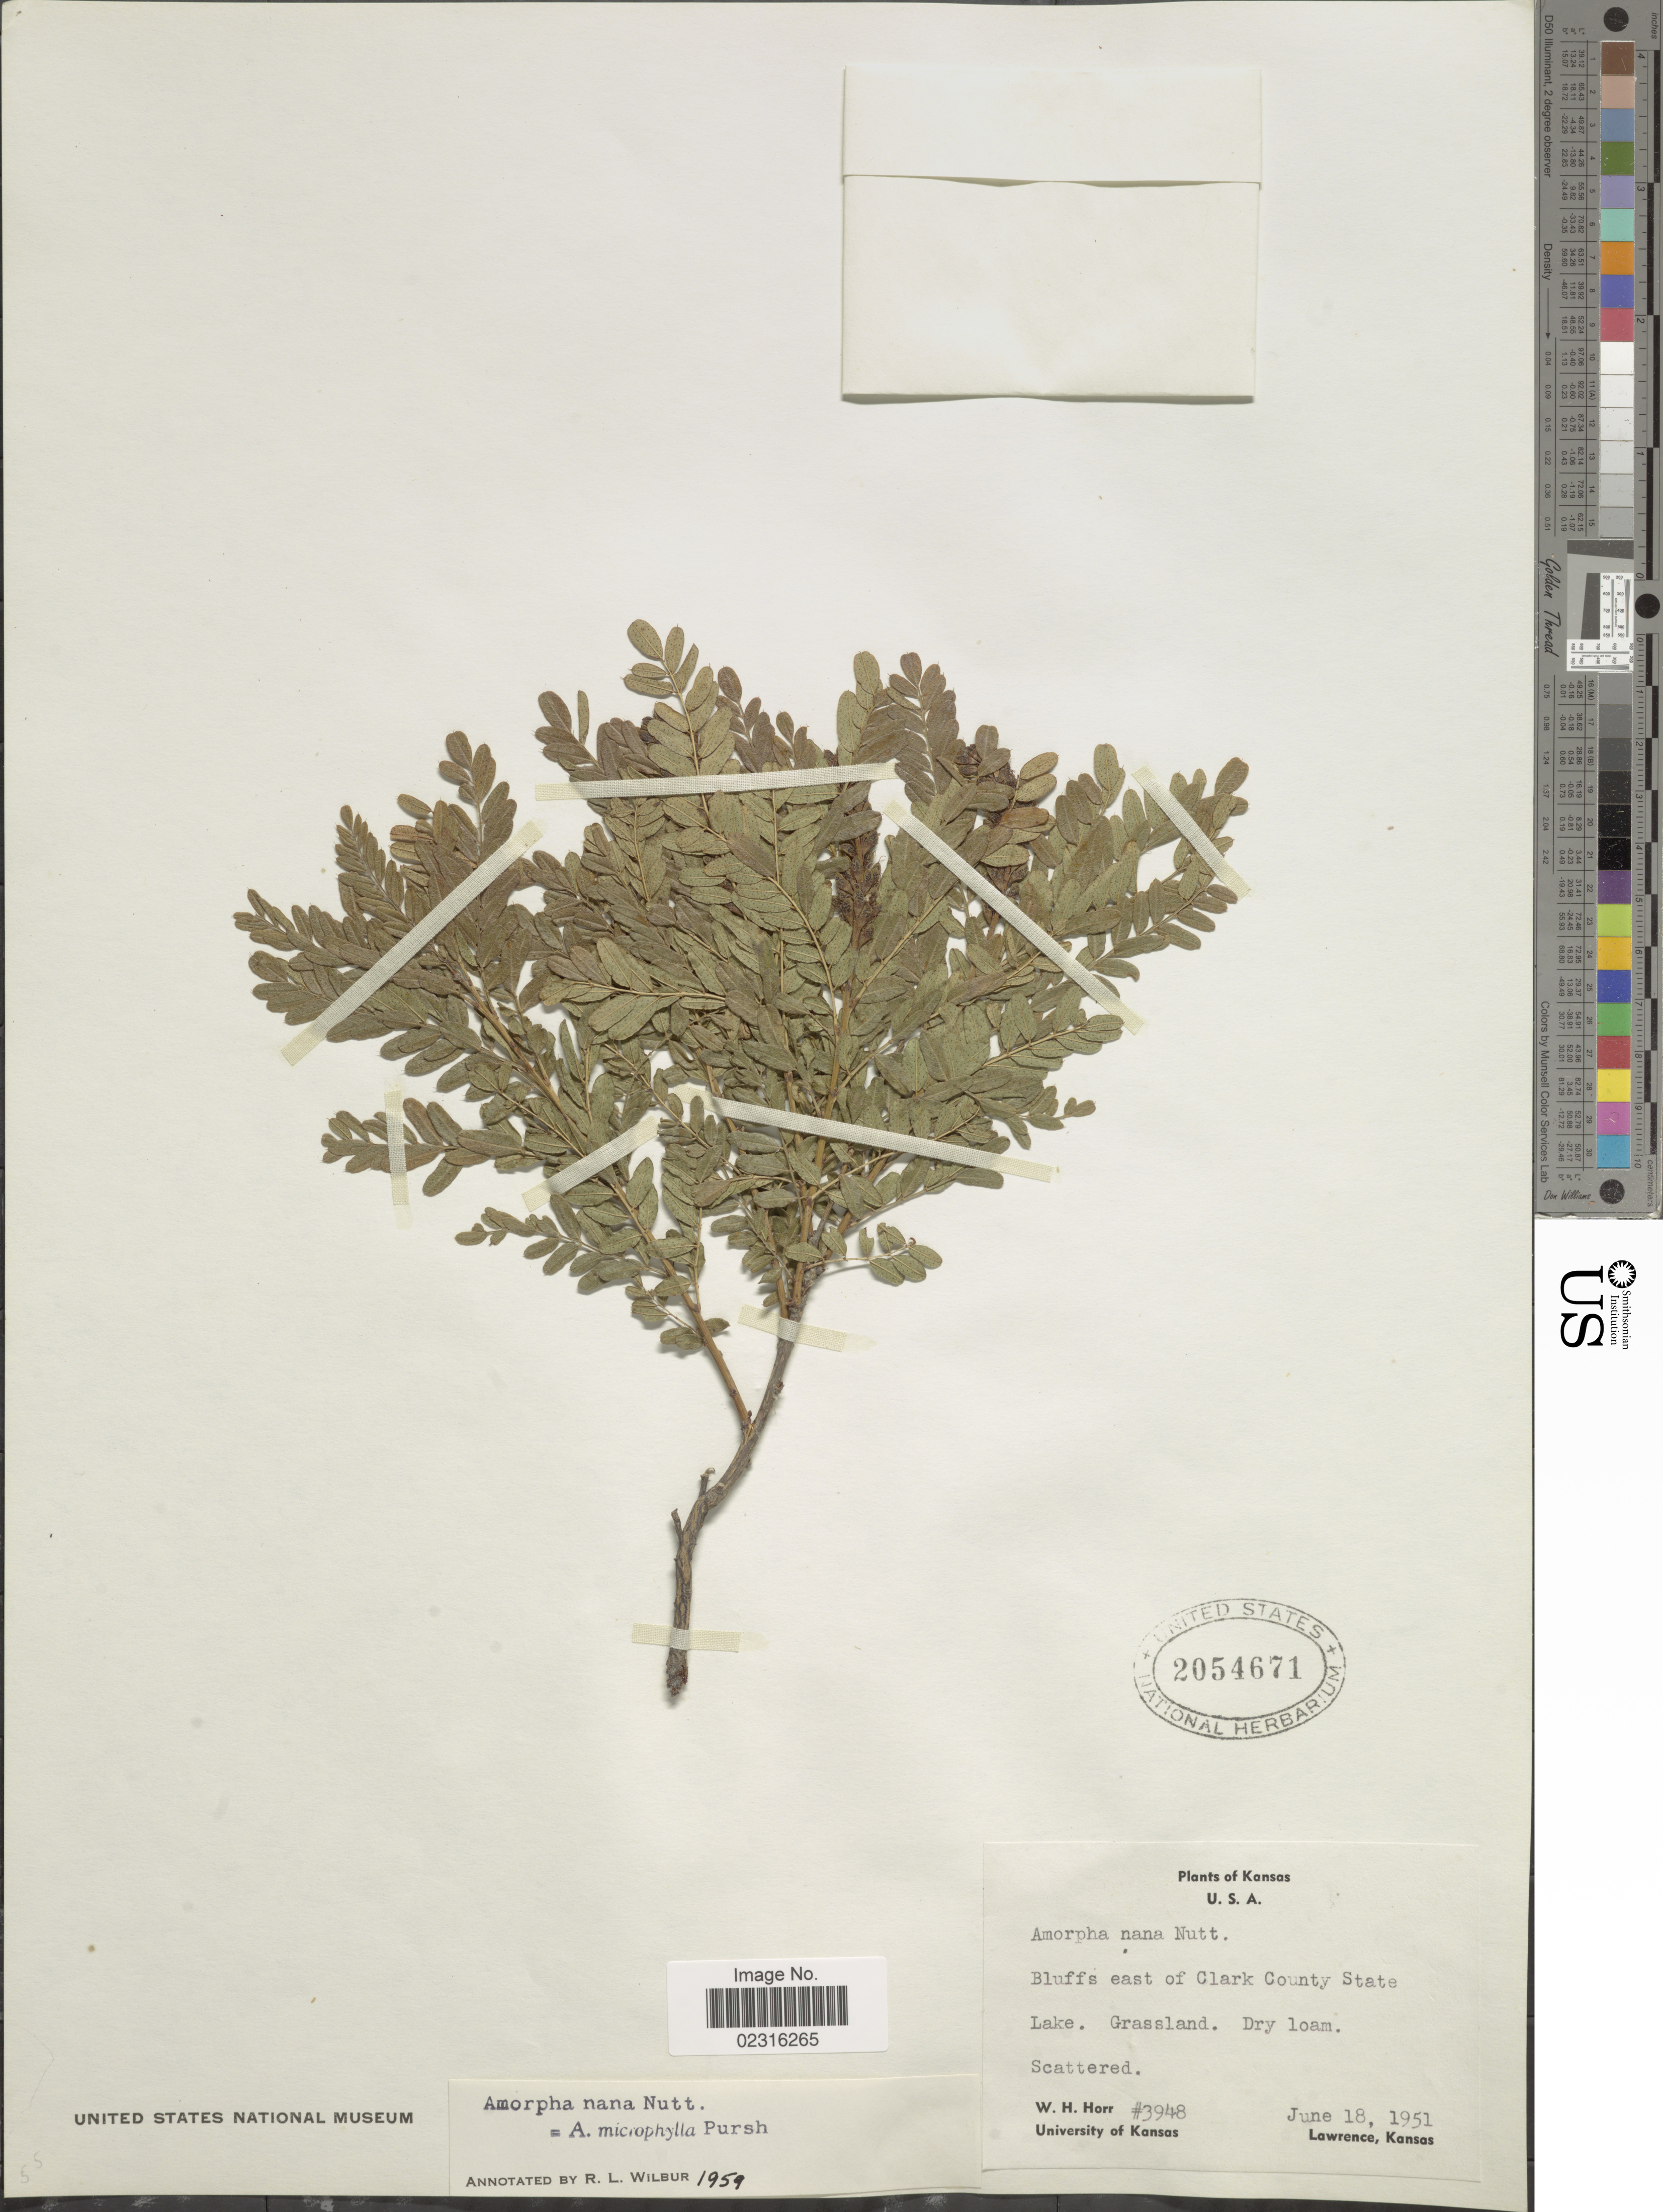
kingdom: Plantae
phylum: Tracheophyta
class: Magnoliopsida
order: Fabales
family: Fabaceae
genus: Amorpha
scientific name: Amorpha nana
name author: C. Fraser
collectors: W. H. Horr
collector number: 3948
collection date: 1951-06-18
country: United States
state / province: Kansas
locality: Bluffs east of Clark County State Lake.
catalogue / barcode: US 2054671